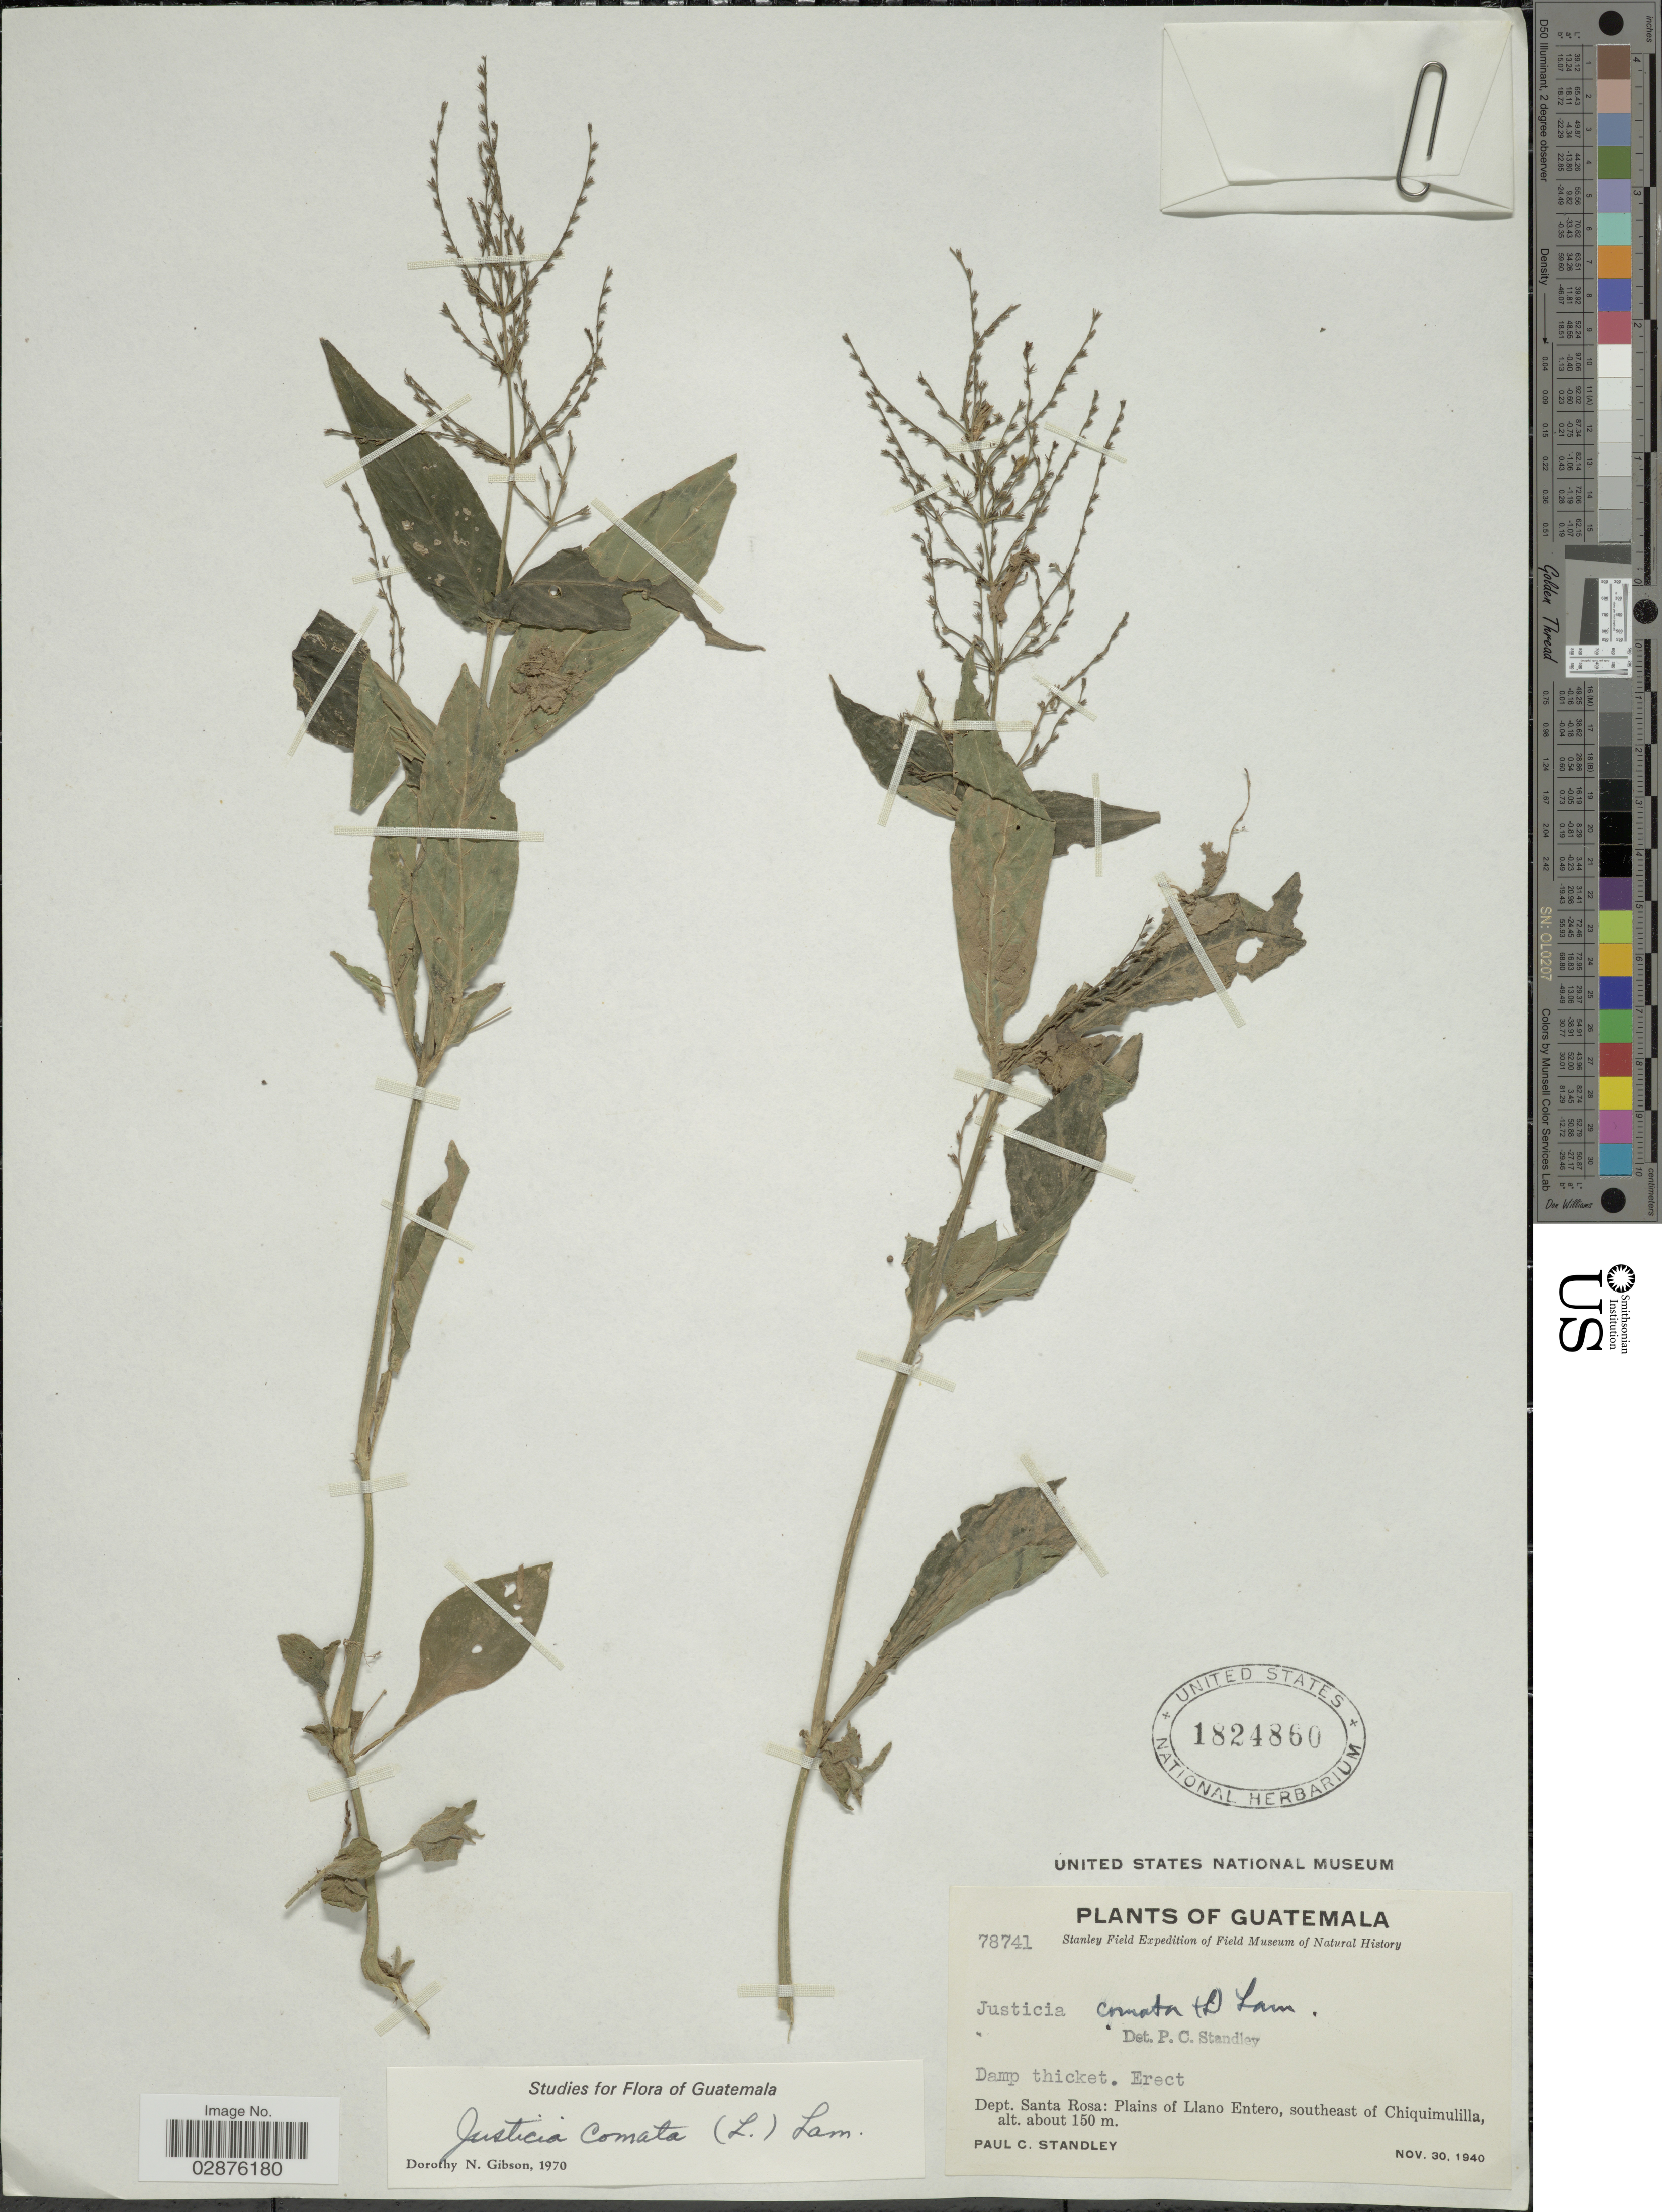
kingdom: Plantae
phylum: Tracheophyta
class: Magnoliopsida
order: Lamiales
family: Acanthaceae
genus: Justicia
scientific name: Justicia comata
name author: (L.) Lam.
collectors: P. C. Standley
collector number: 78741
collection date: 1940-11-30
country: Guatemala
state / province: Santa Rosa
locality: Dept. Santa Rosa: Plains of Llano Entero, southeast of Chiquimulilla.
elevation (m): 150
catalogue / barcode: US 1824860